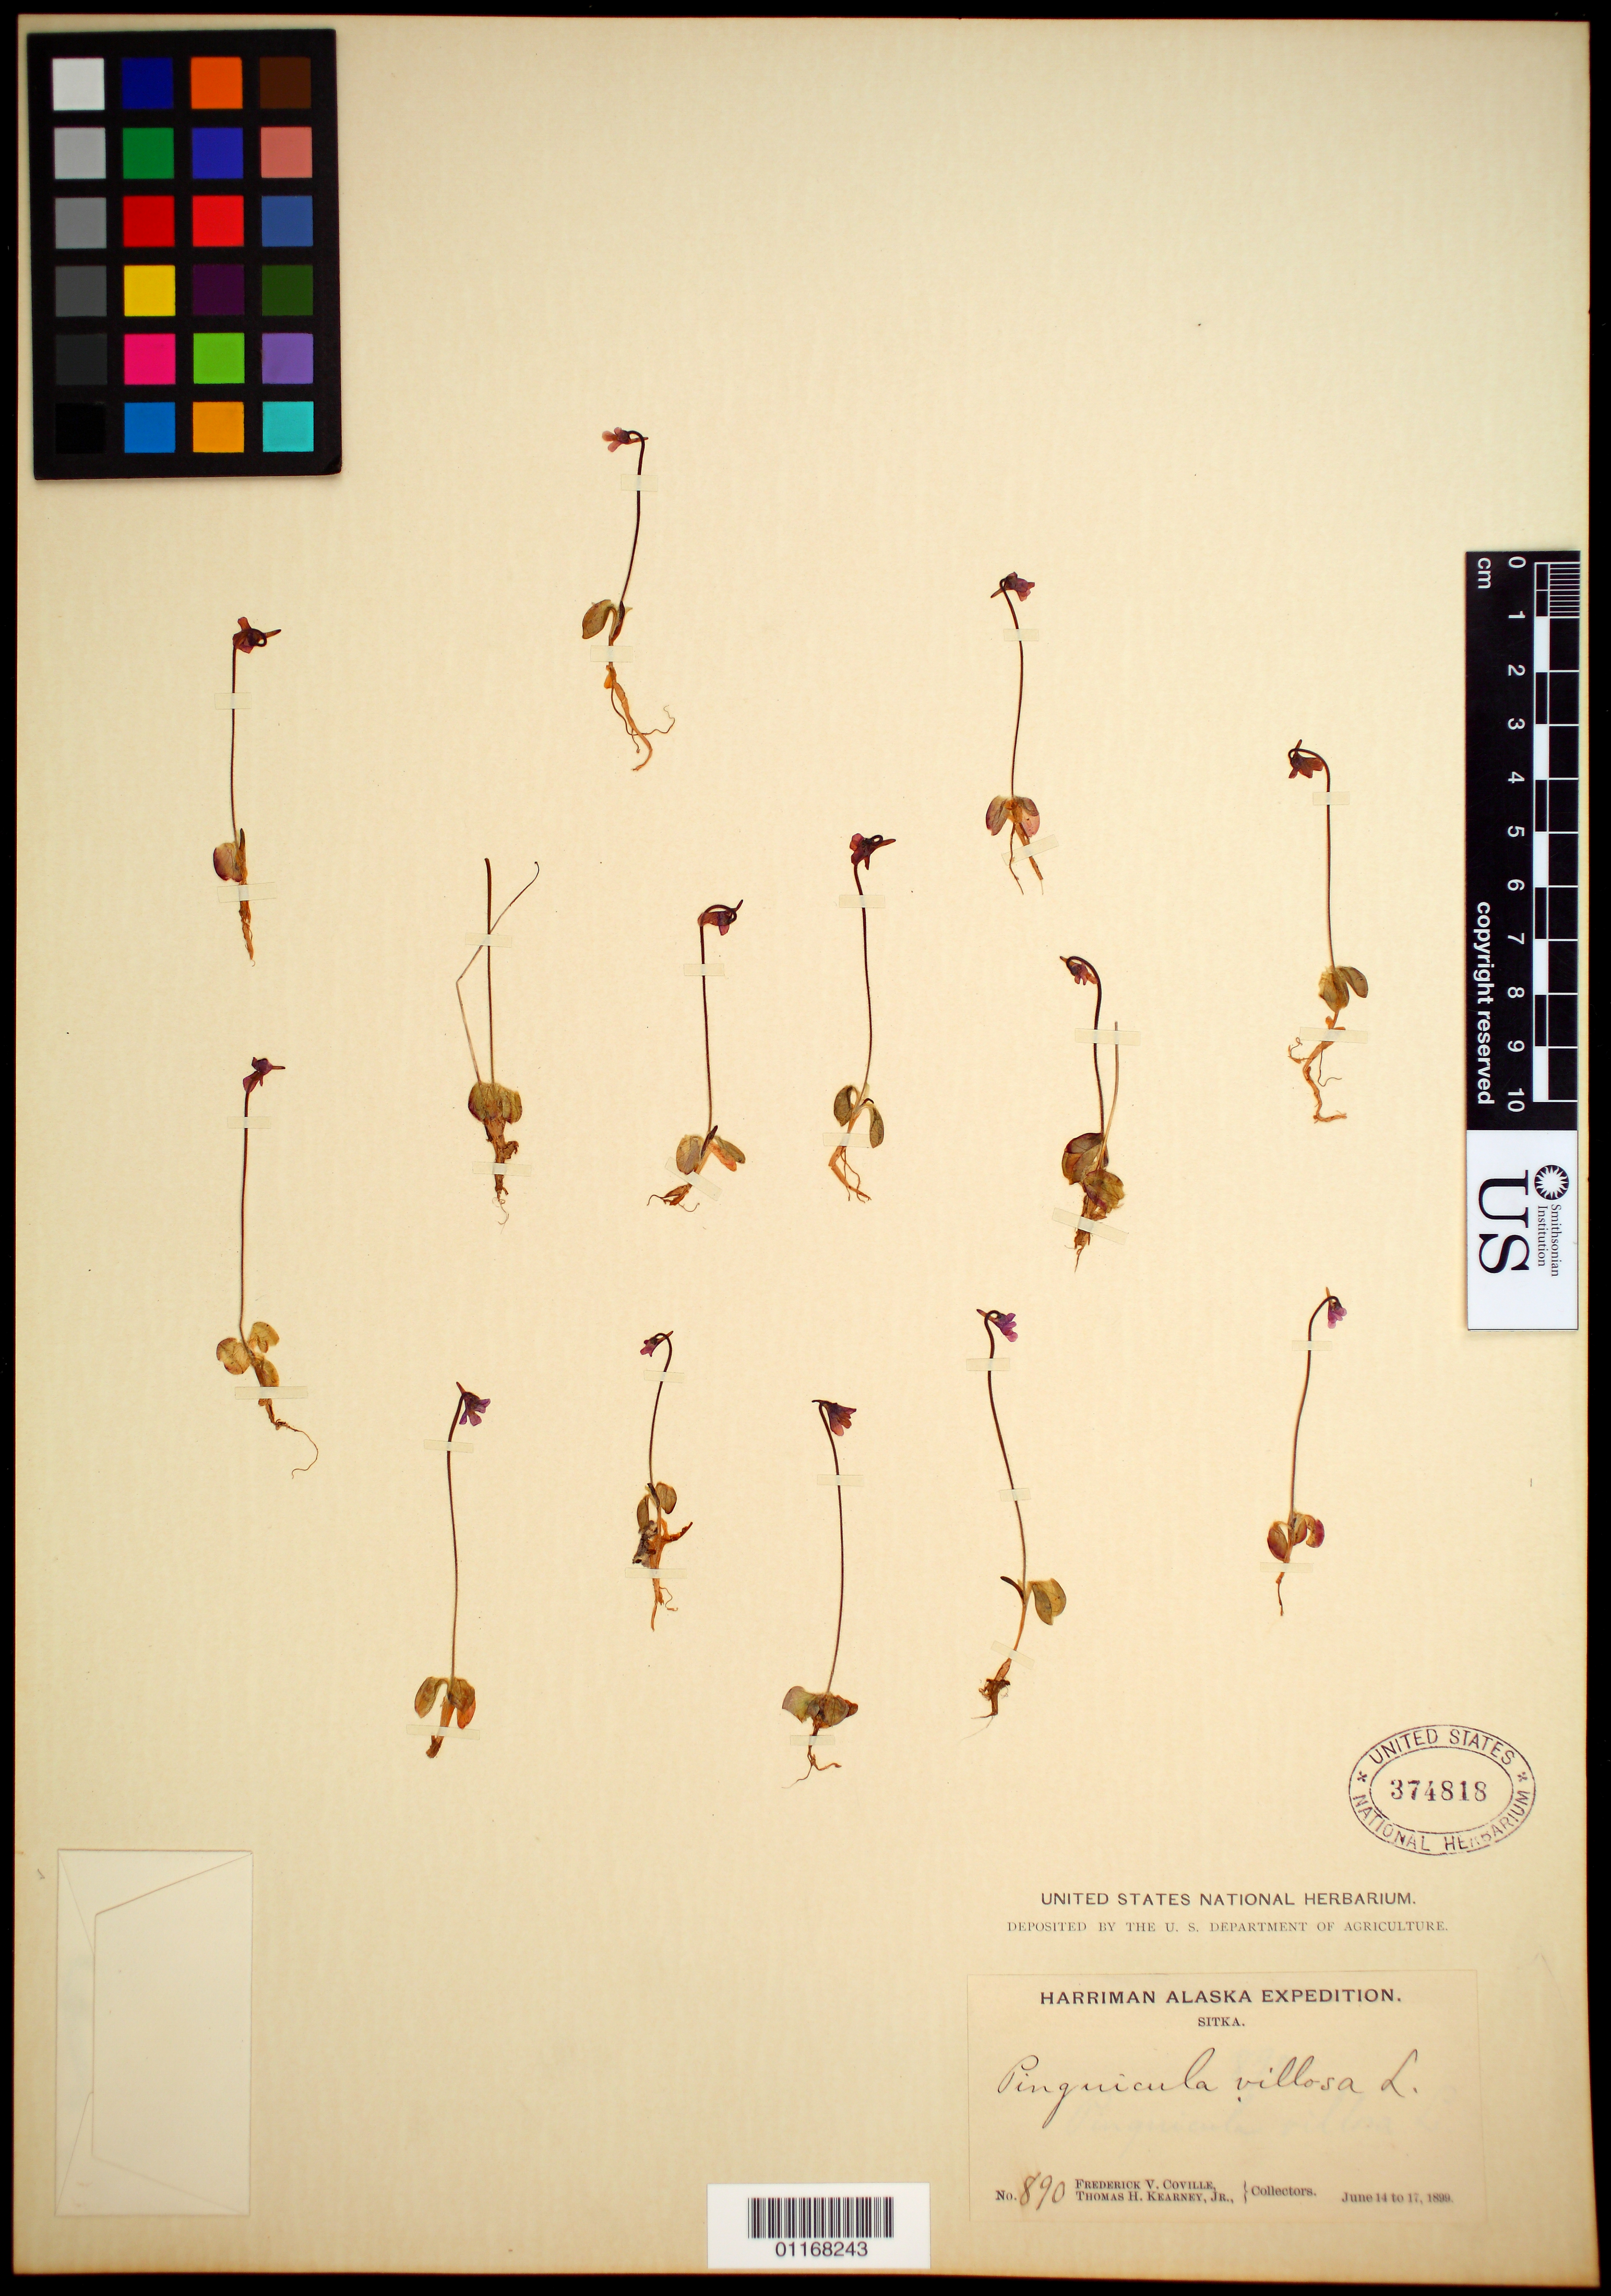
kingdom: Plantae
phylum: Tracheophyta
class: Magnoliopsida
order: Lamiales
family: Lentibulariaceae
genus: Pinguicula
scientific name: Pinguicula villosa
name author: L.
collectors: F. V. Coville & T. H. Kearney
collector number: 890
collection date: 1899-06-14/1899-06-17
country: United States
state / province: Alaska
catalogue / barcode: US 374818